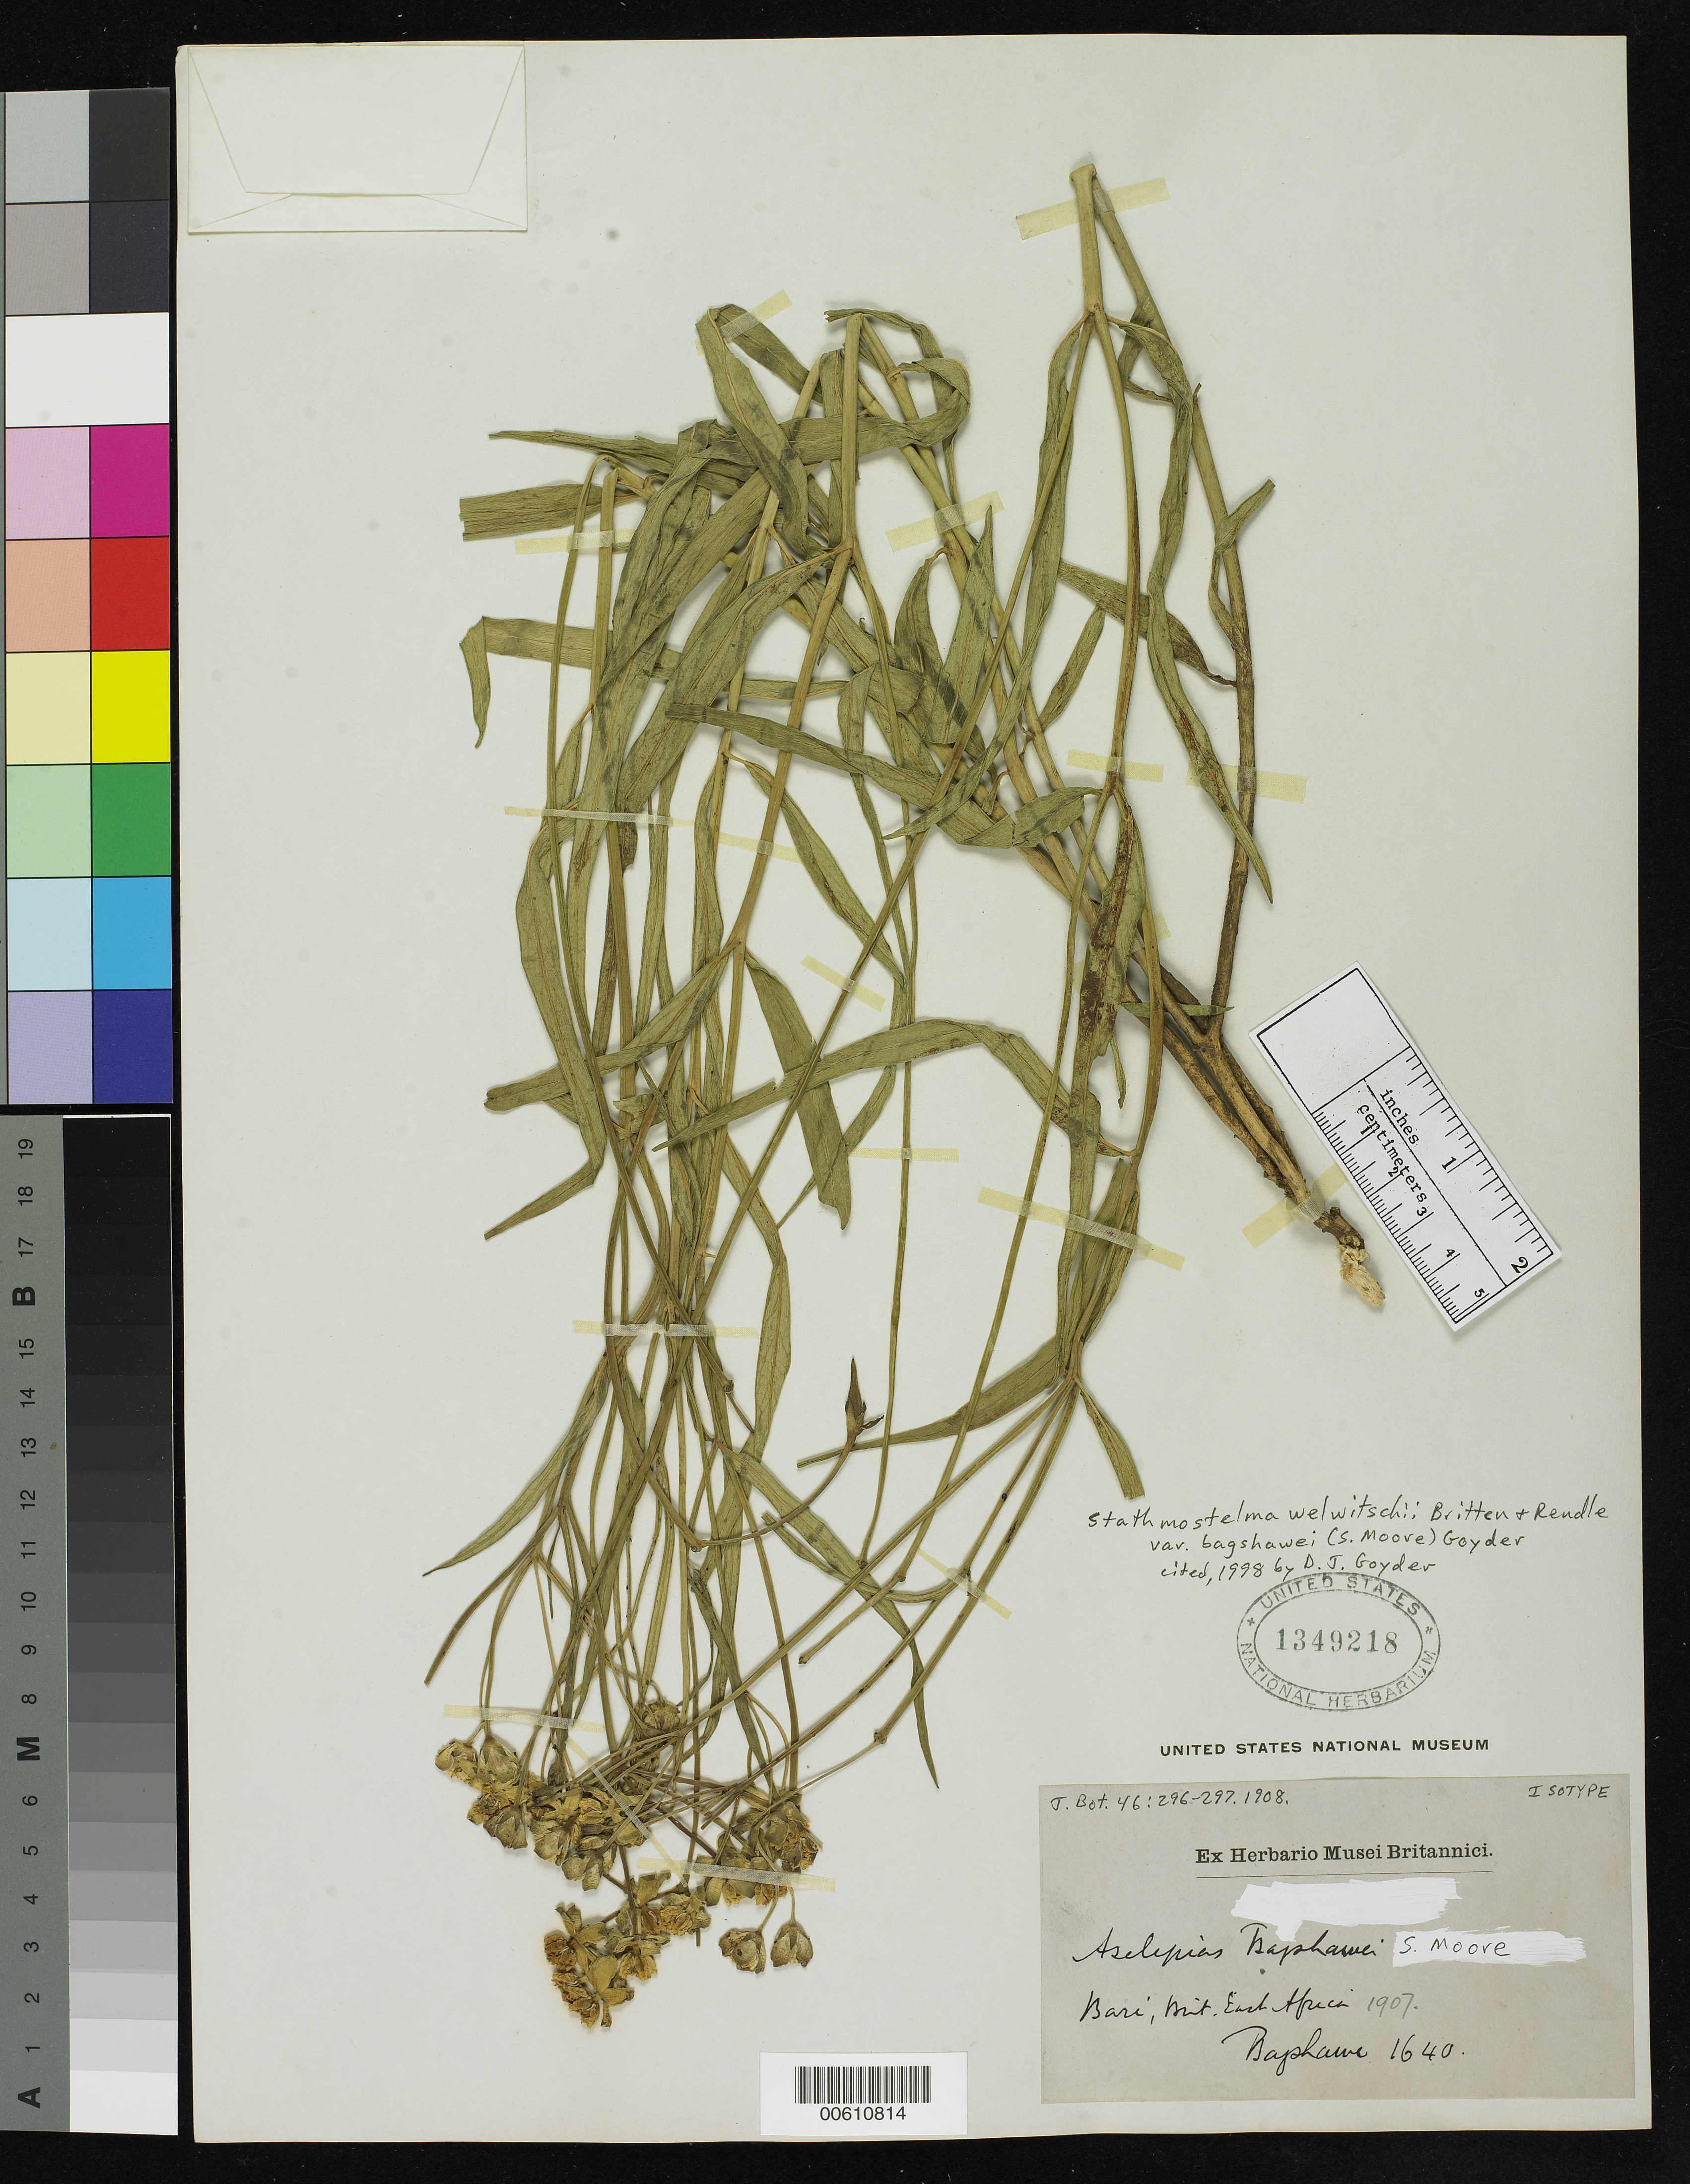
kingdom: Plantae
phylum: Tracheophyta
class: Magnoliopsida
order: Gentianales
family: Apocynaceae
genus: Asclepias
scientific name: Asclepias bagshawei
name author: S. Moore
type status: Isotype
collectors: A. Bagshawe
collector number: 1640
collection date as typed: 1907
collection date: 1907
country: South Sudan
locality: Bari, Brit. East Africa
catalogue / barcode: US 1349218